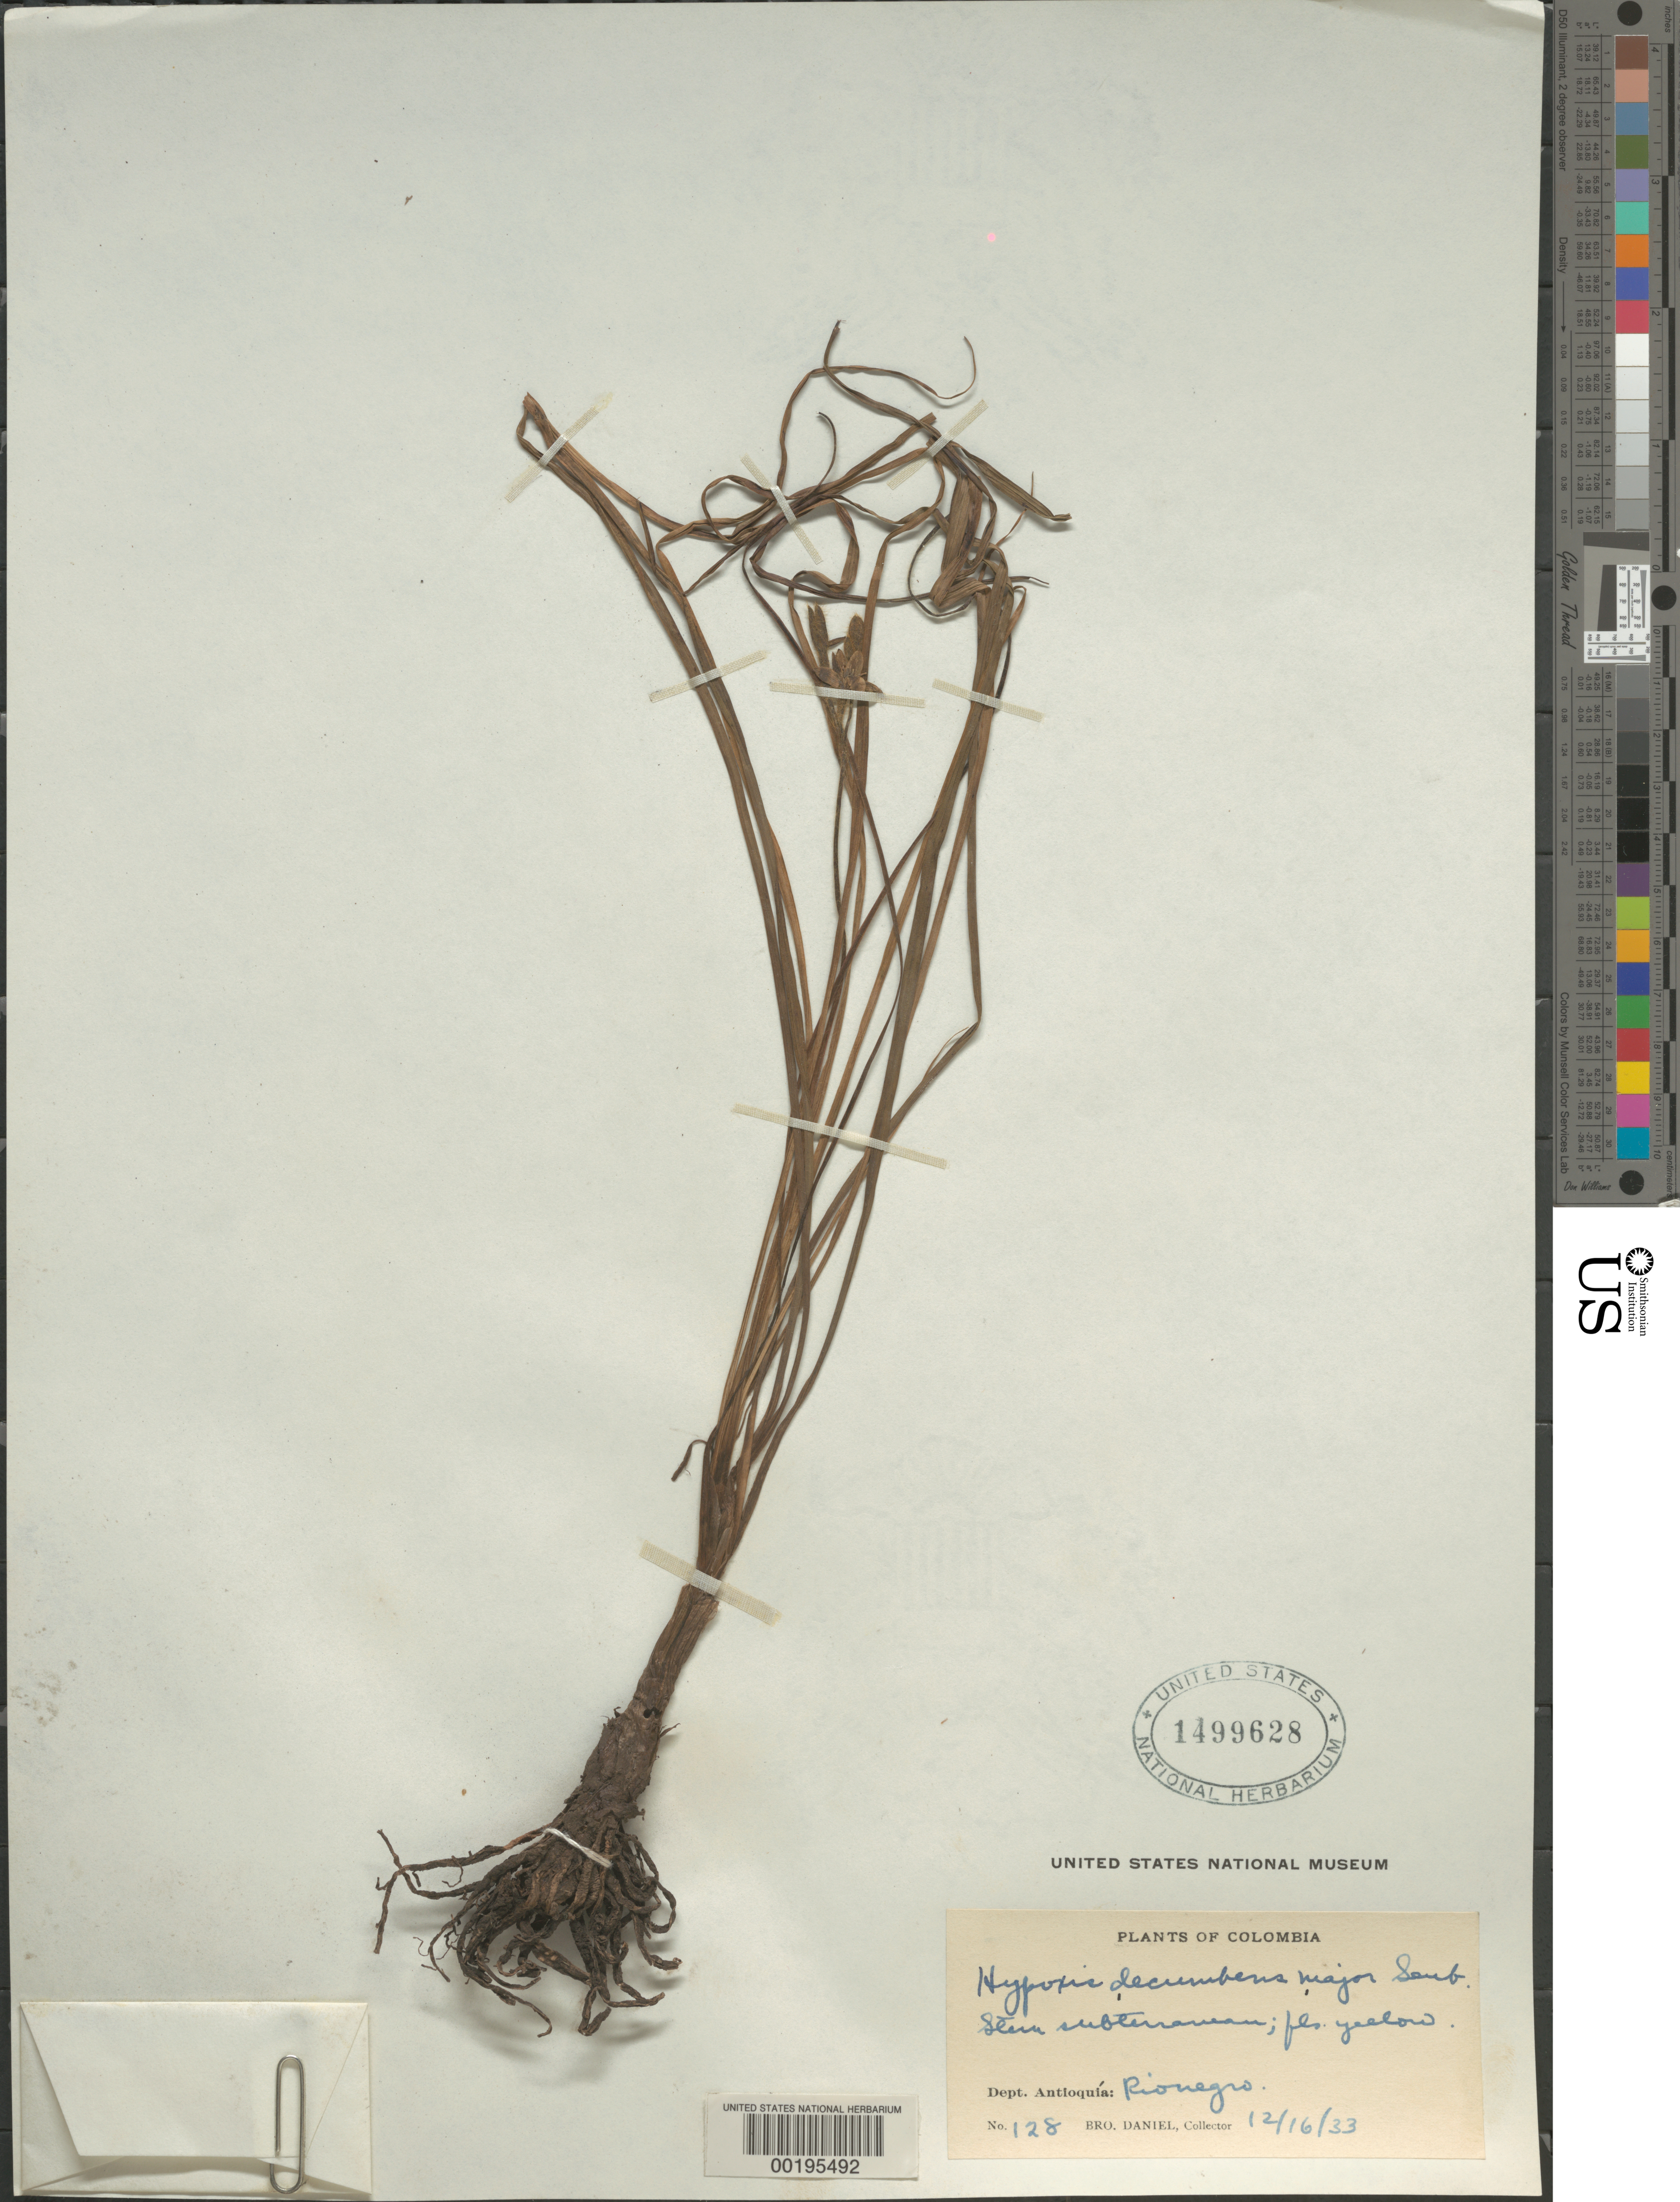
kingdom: Plantae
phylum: Tracheophyta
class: Liliopsida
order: Asparagales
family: Hypoxidaceae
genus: Hypoxis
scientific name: Hypoxis decumbens var. major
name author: Seub.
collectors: Bro. Daniel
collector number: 128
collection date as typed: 16 Dec 1933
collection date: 1933-12-16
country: Colombia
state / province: Antioquia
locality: Rio Negro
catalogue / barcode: US 1499628